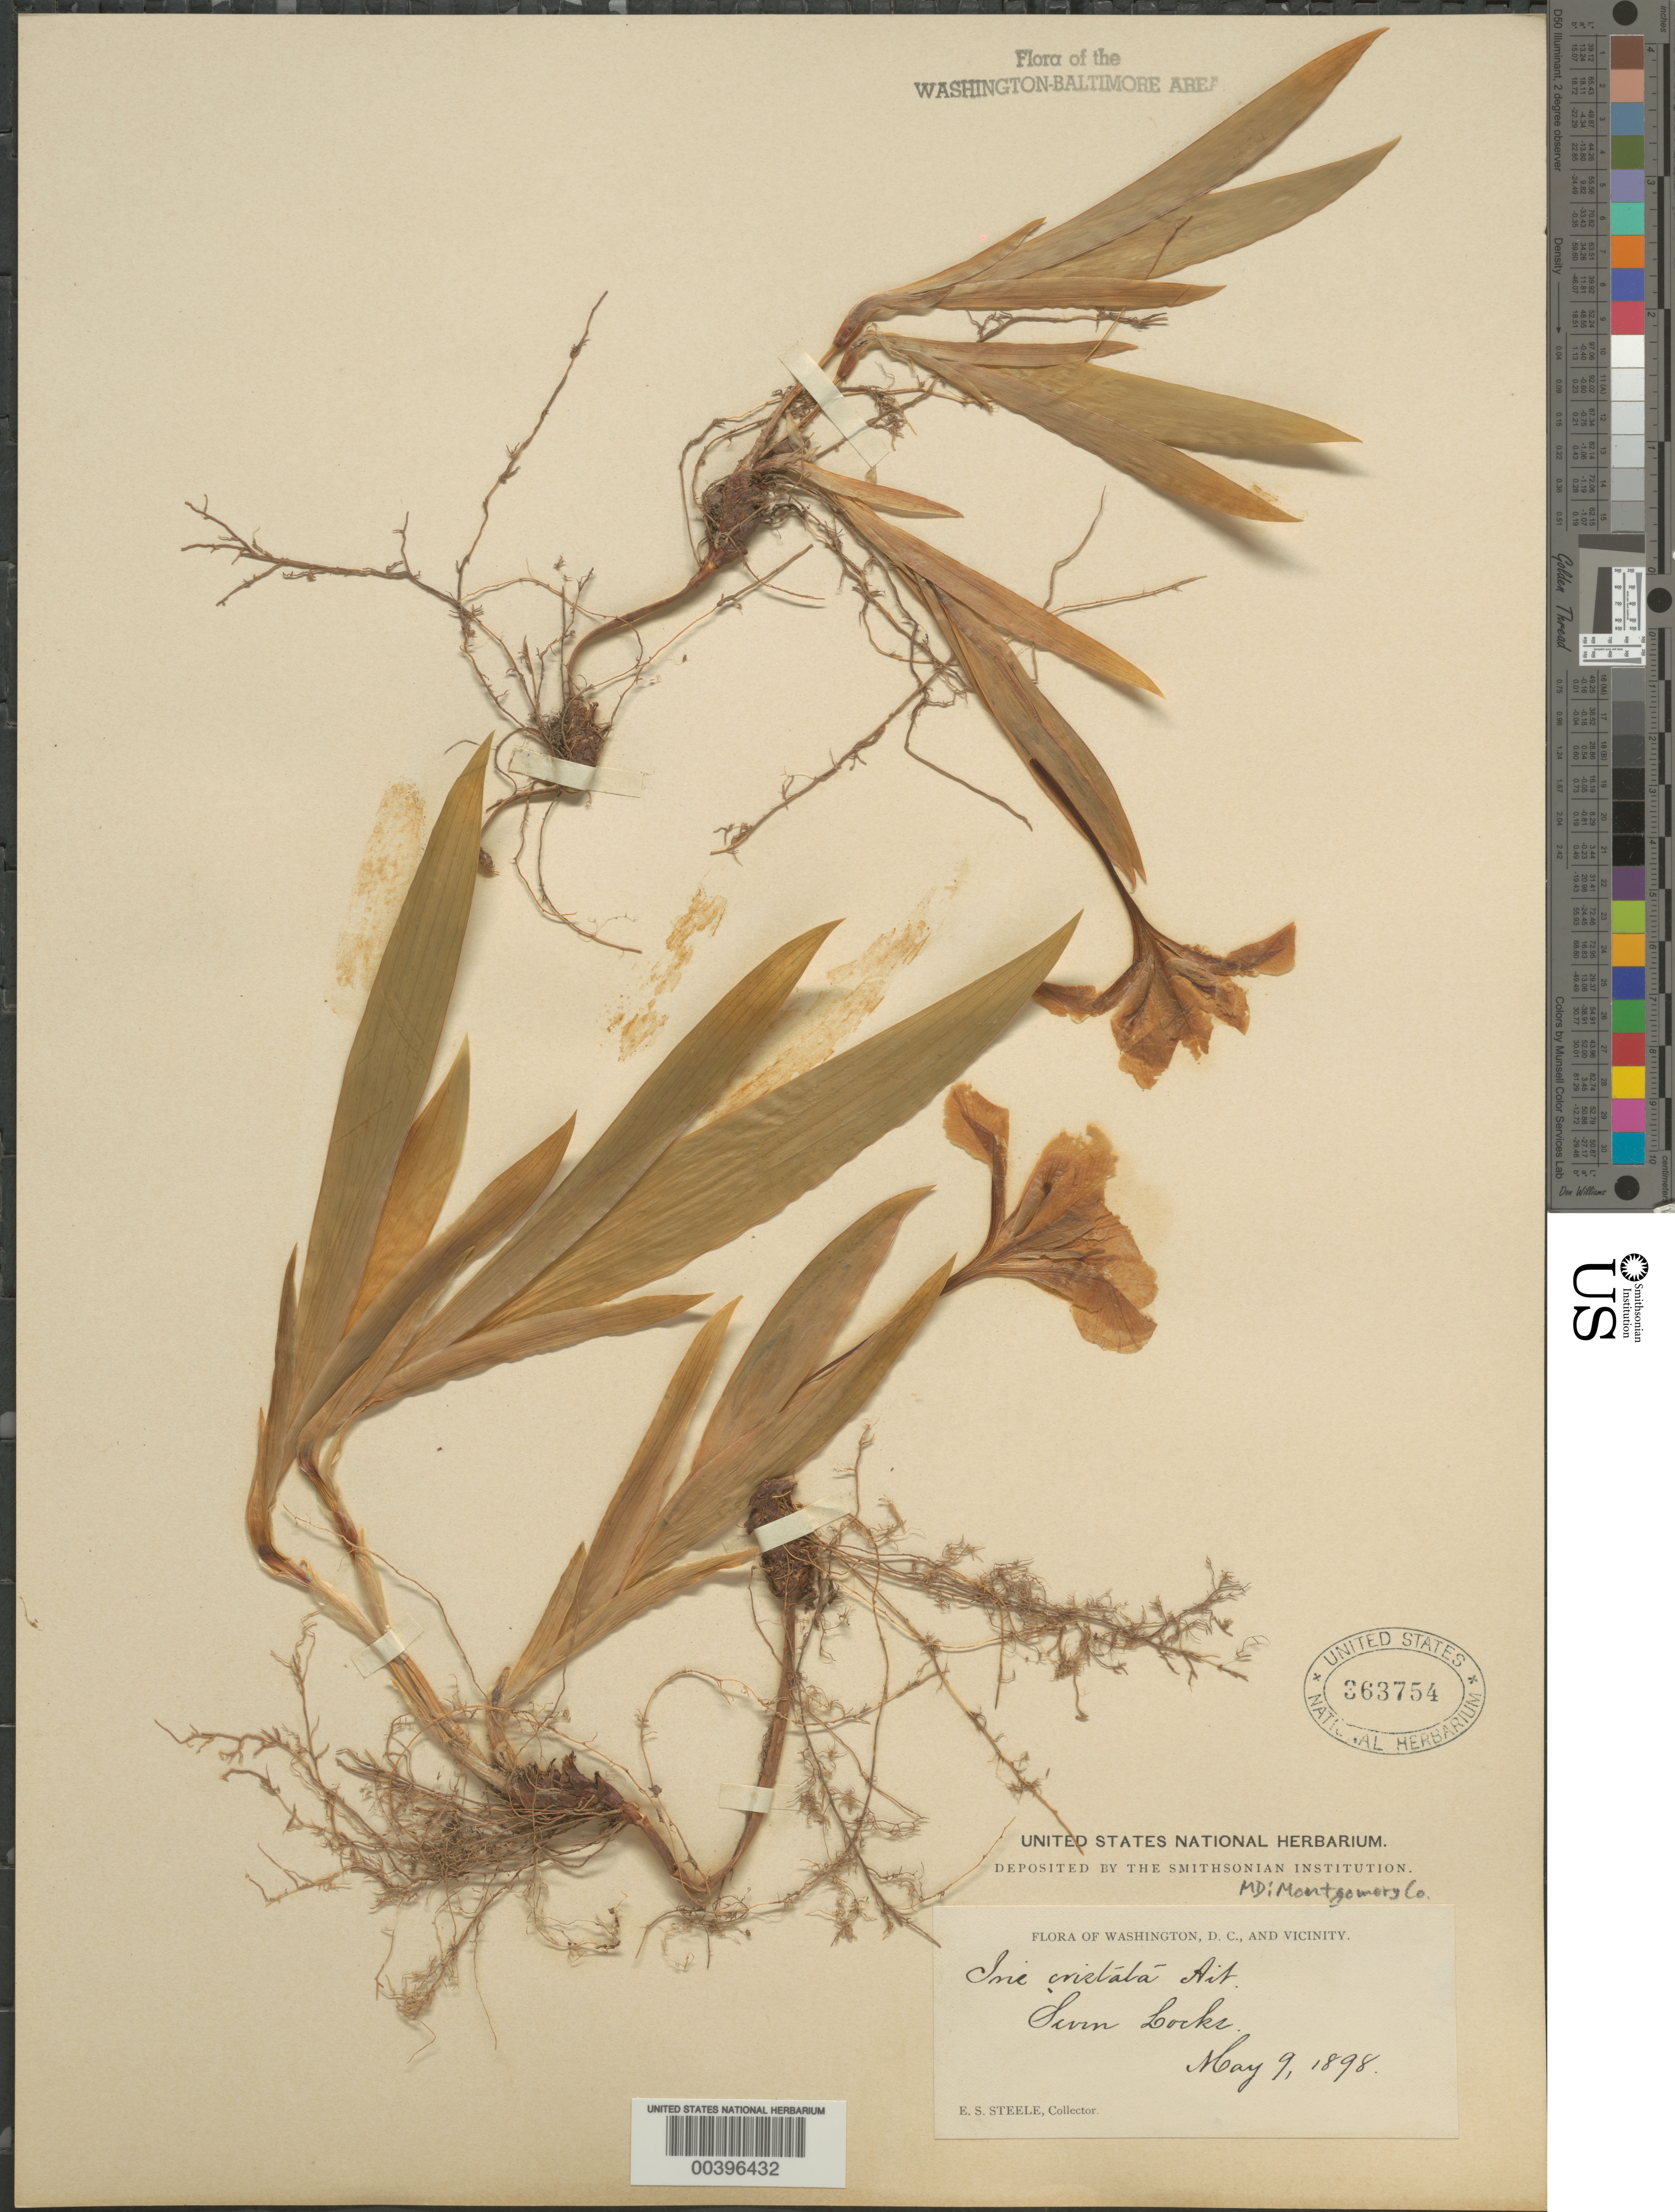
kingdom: Plantae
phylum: Tracheophyta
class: Liliopsida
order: Asparagales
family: Iridaceae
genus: Iris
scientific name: Iris cristata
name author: Aiton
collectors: E. Steele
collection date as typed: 09 May 1898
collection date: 1898-05-09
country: United States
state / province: Maryland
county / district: Montgomery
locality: Seven Locks C. & O. Canal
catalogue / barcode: US 363754